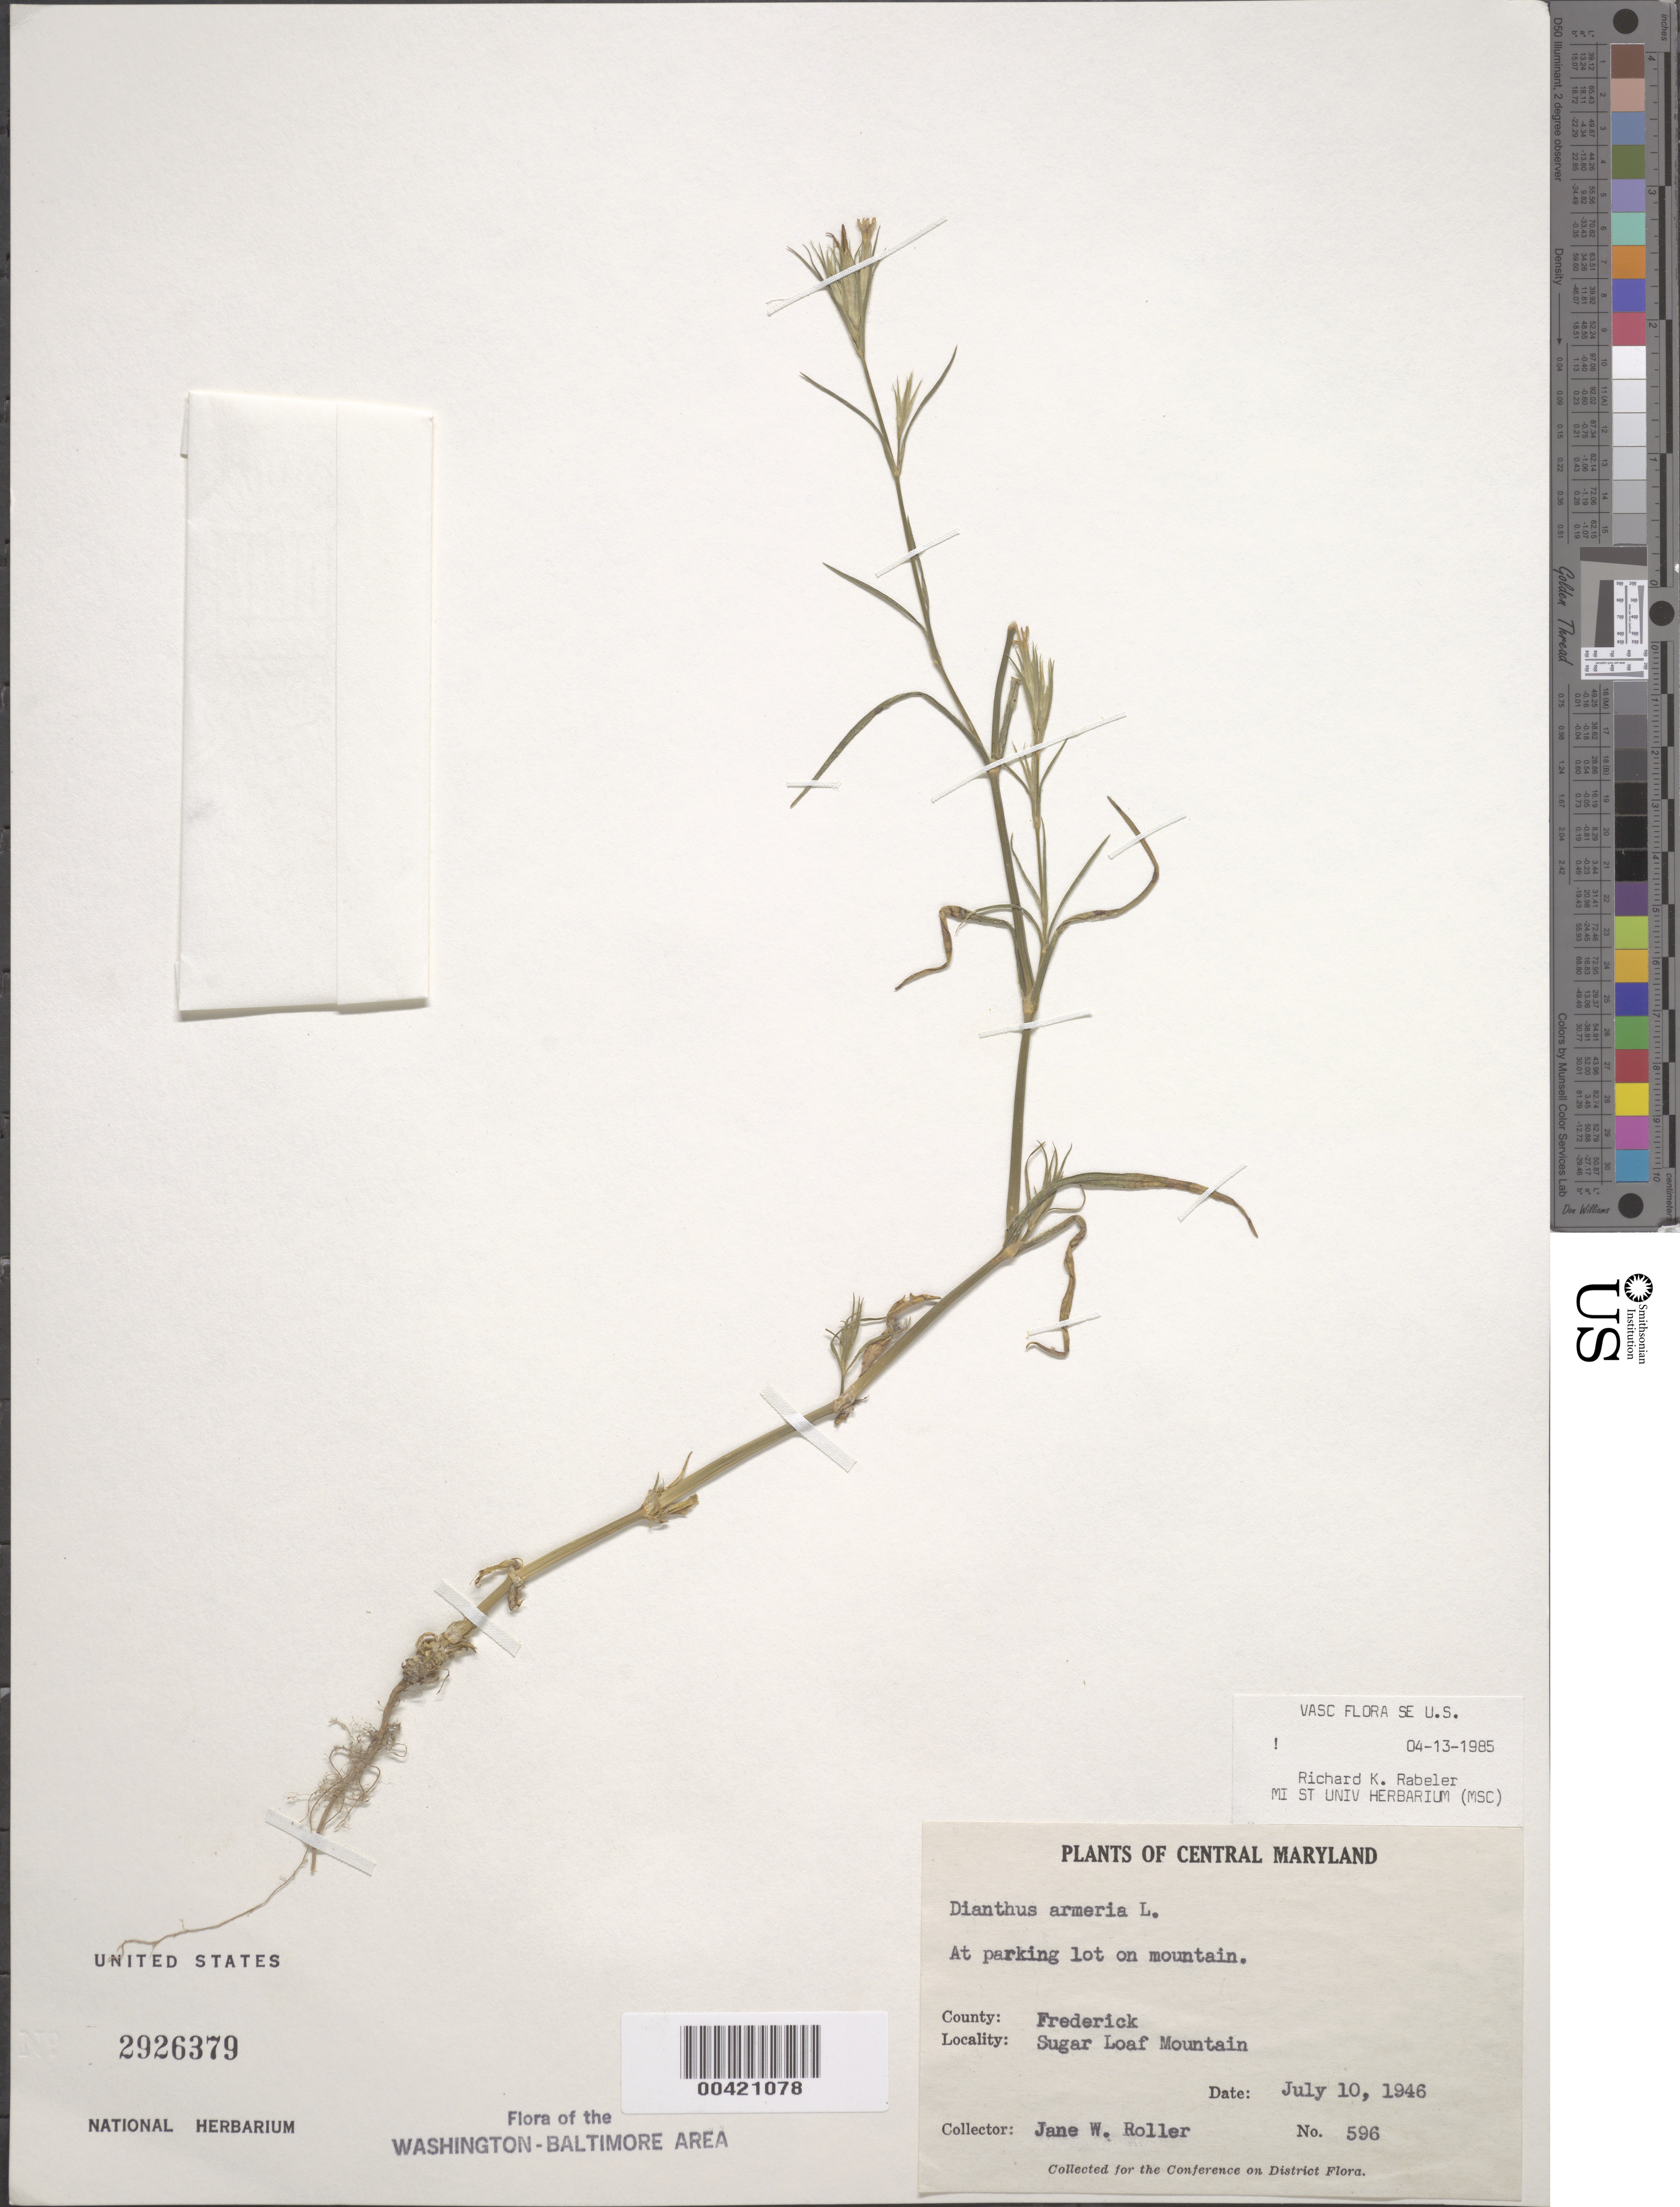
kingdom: Plantae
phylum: Tracheophyta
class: Magnoliopsida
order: Caryophyllales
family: Caryophyllaceae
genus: Dianthus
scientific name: Dianthus armeria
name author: L.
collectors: J. W. Roller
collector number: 596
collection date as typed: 10 Jul 1946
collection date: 1946-07-10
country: United States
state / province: Maryland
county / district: Frederick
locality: Sugar Loaf Mountain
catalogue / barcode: US 2926379